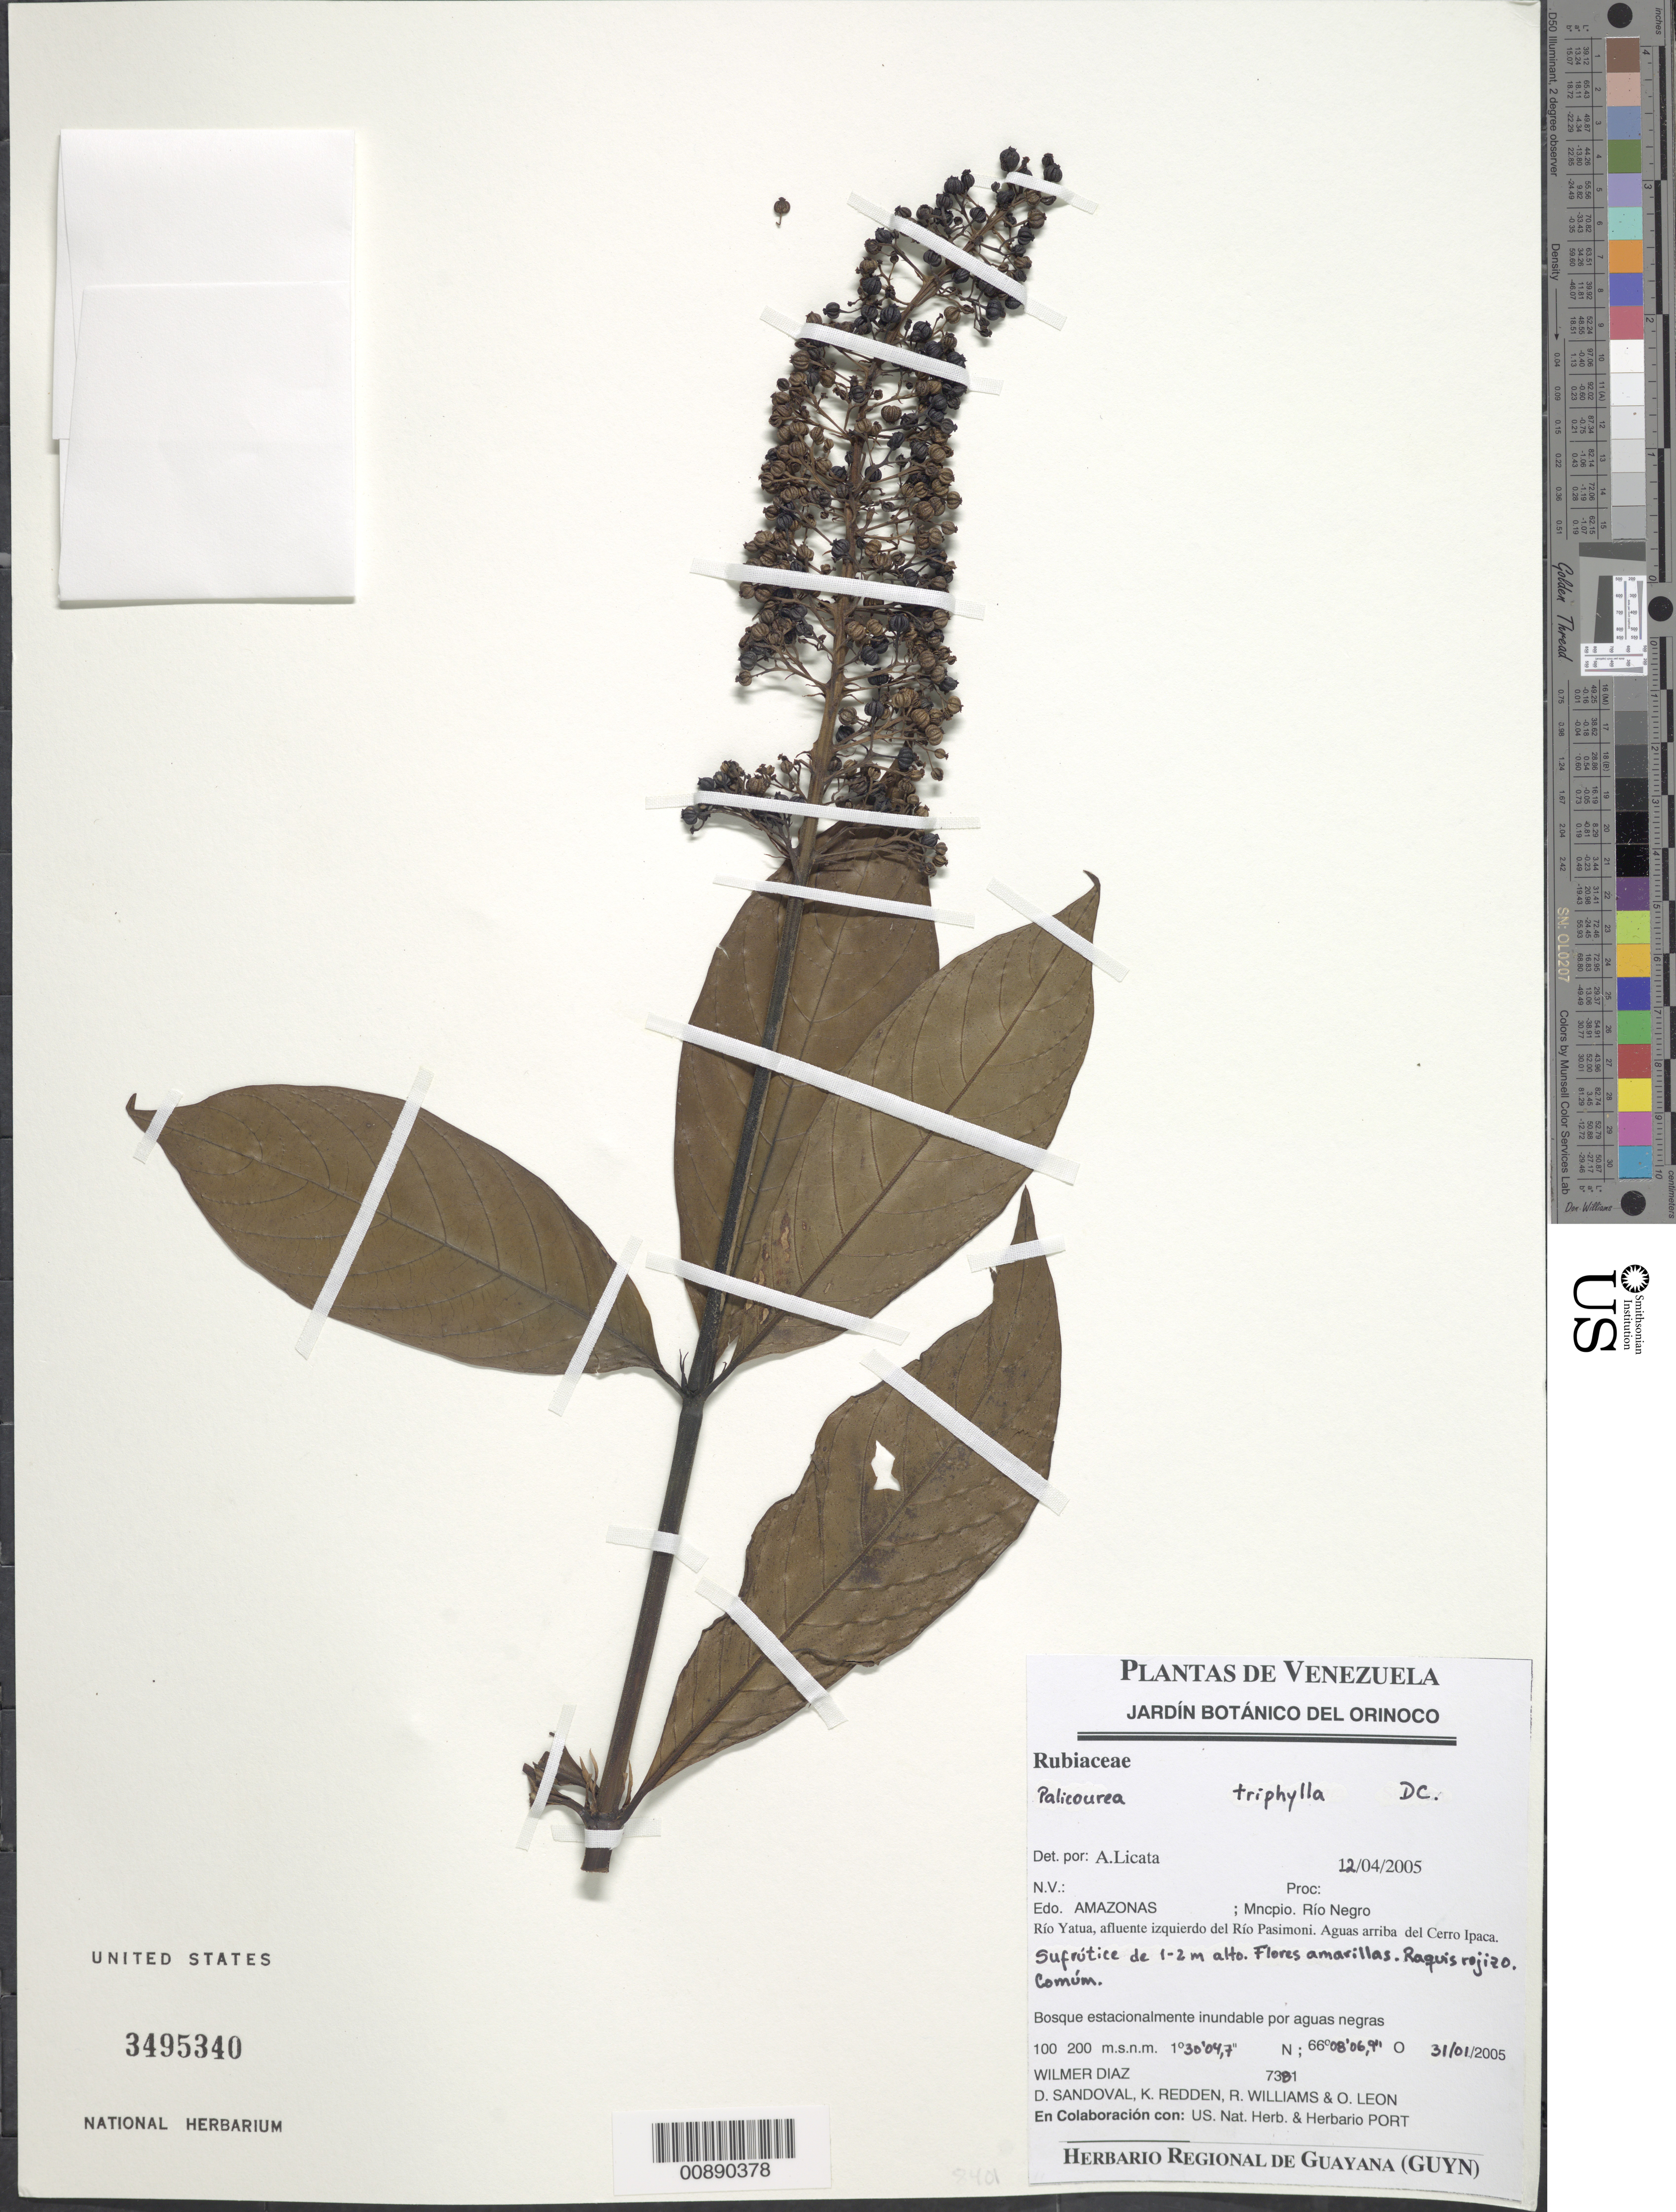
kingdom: Plantae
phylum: Tracheophyta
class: Magnoliopsida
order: Gentianales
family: Rubiaceae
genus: Palicourea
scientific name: Palicourea triphylla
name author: DC.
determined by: Licata, A., (PORT), Univ. Nac. Exp. de los Llanos Ezequiel Zamora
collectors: W. Díaz P., D. Sandoval, K. M. Redden, R. Williams & O. León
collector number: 7381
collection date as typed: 31-Jan-05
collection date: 2005-01-31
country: Venezuela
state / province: Amazonas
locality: Mun. Río Negro, Río Yatua, afluente del Río Pasimoni, Cerro Ipaca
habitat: Bosque estacionalmente inundable por aguas negras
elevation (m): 100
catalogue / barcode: US 3495340